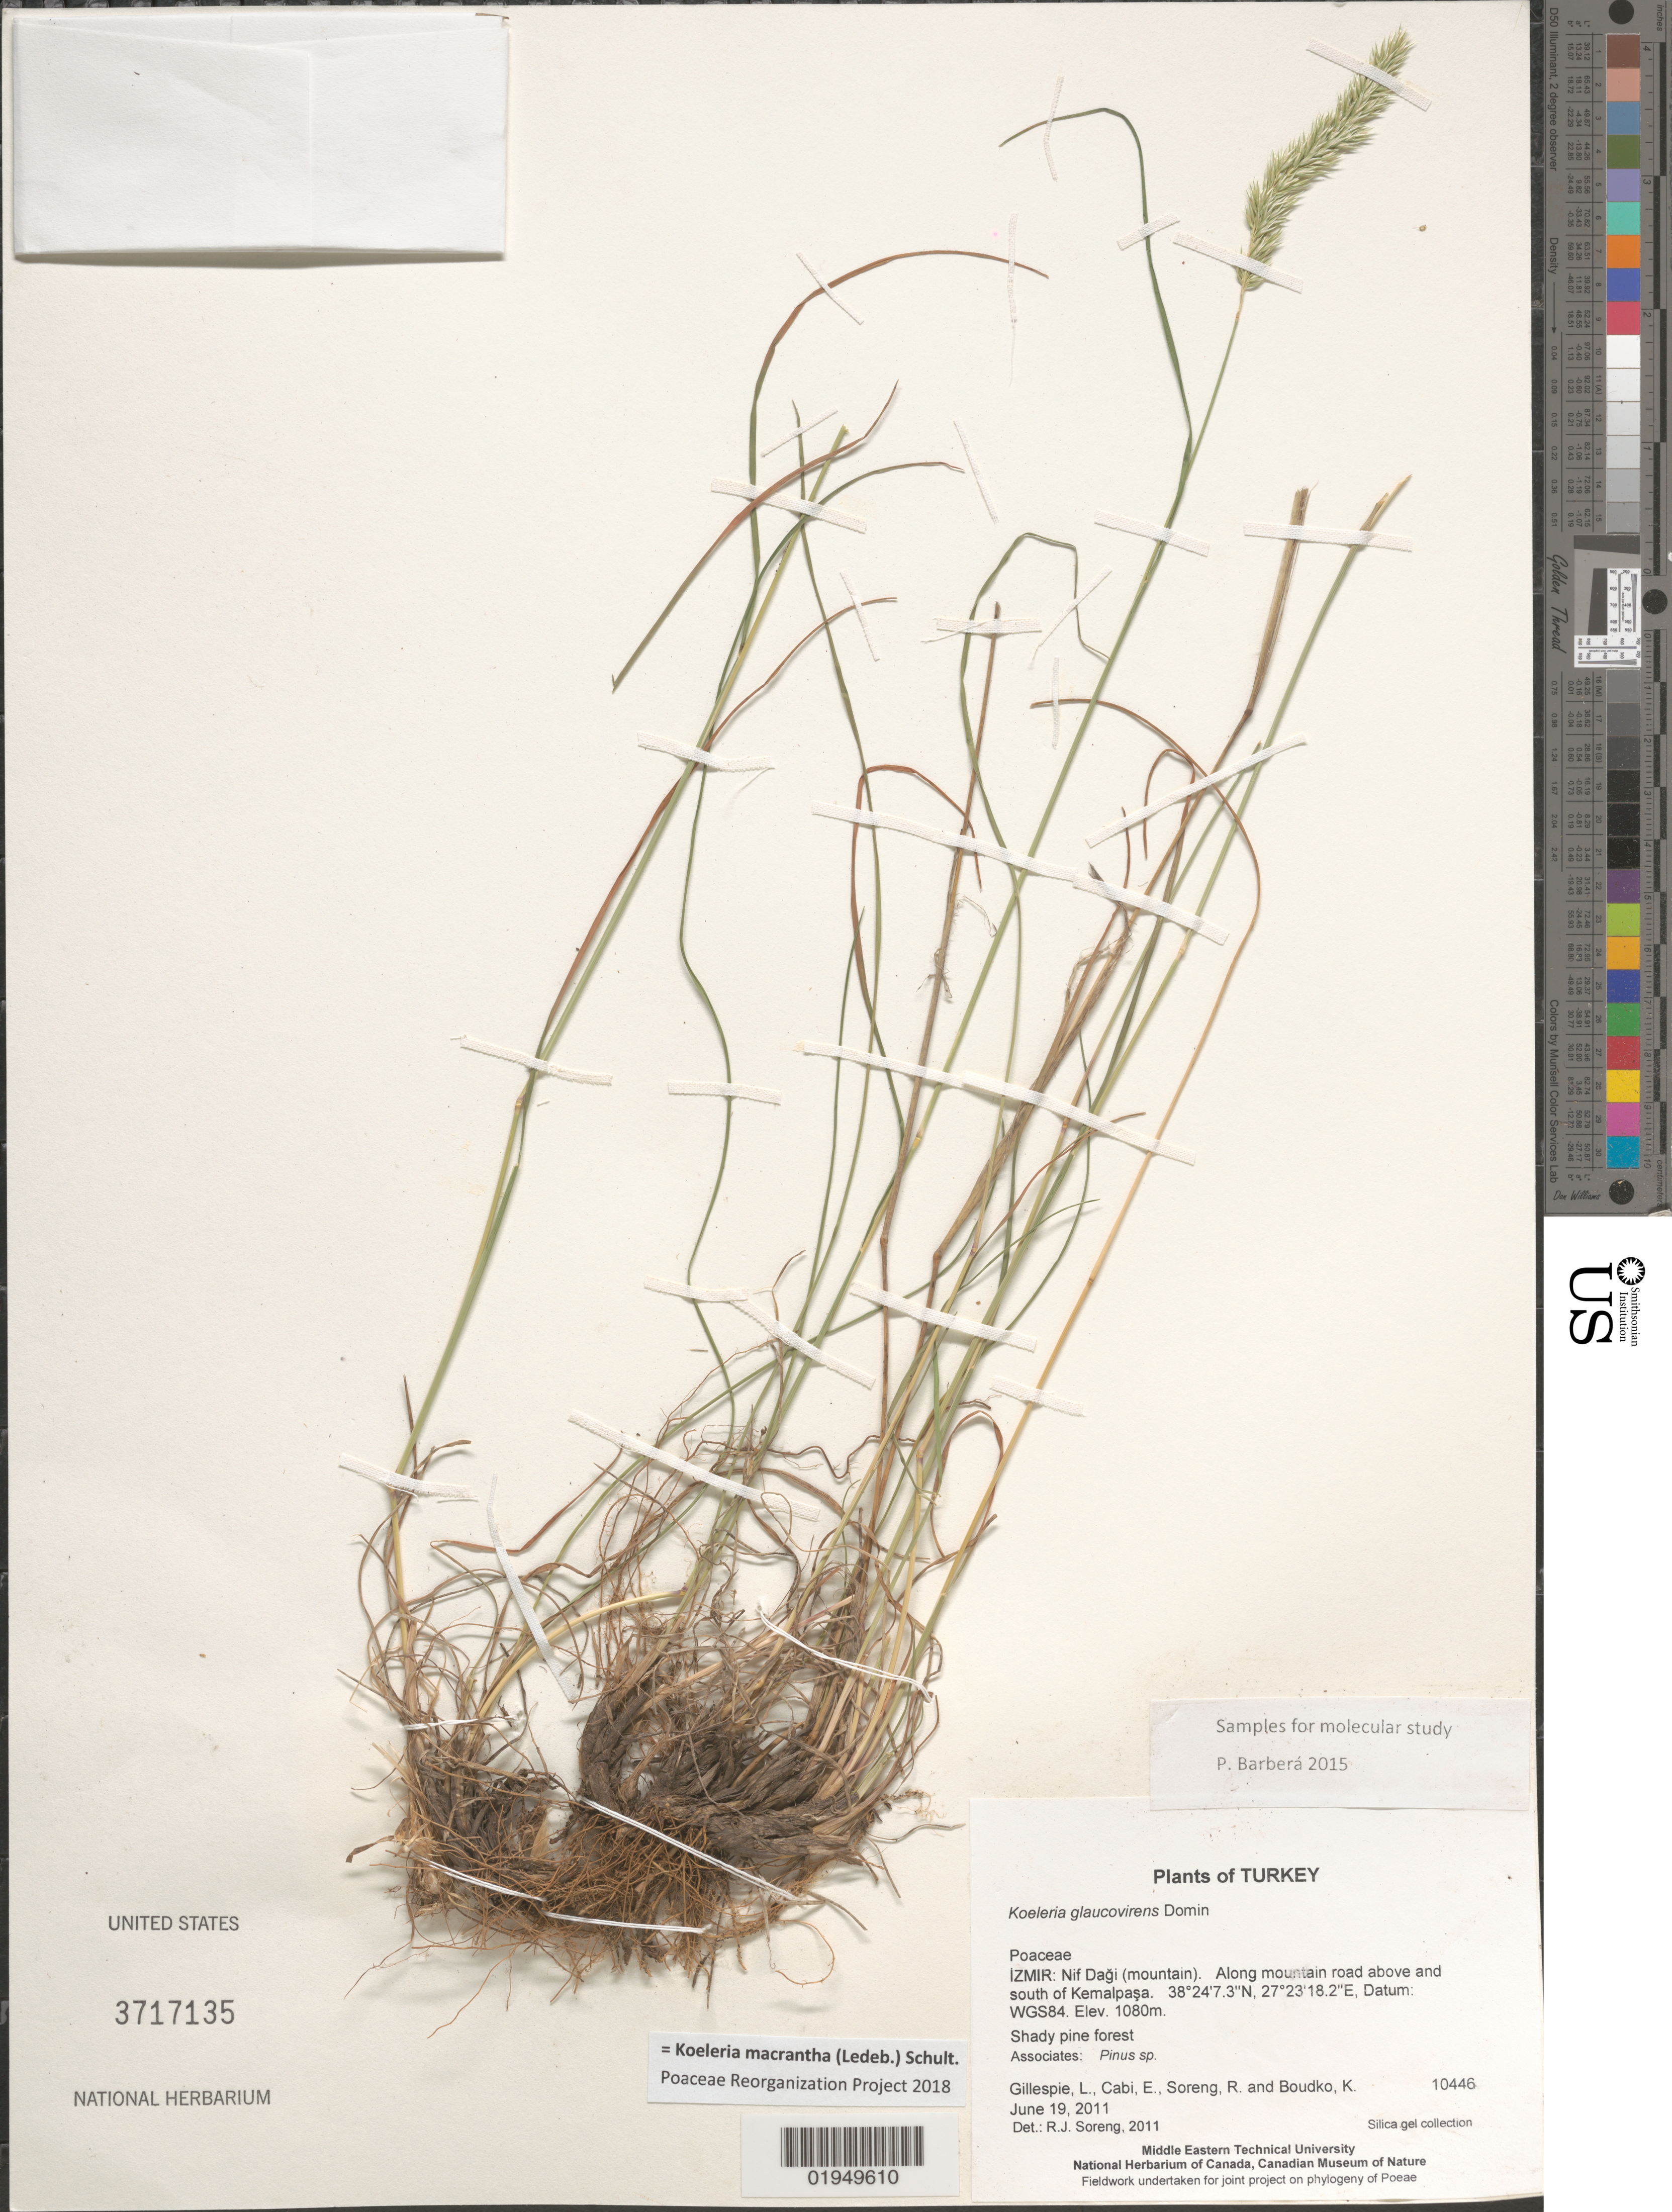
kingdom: Plantae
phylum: Tracheophyta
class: Liliopsida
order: Poales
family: Poaceae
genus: Koeleria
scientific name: Koeleria macrantha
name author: (Ledeb.) Schult.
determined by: Poaceae Reorganization Project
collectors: L. J. Gillespie, E. Cabi, R. J. Soreng & K. Boudko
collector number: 10446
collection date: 2011-06-19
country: Turkey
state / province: Izmir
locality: Nif Dagi (mountain). Along mountain road above and south of Kemalpasa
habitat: Shady pine forest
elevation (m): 1080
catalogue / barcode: US 3717135